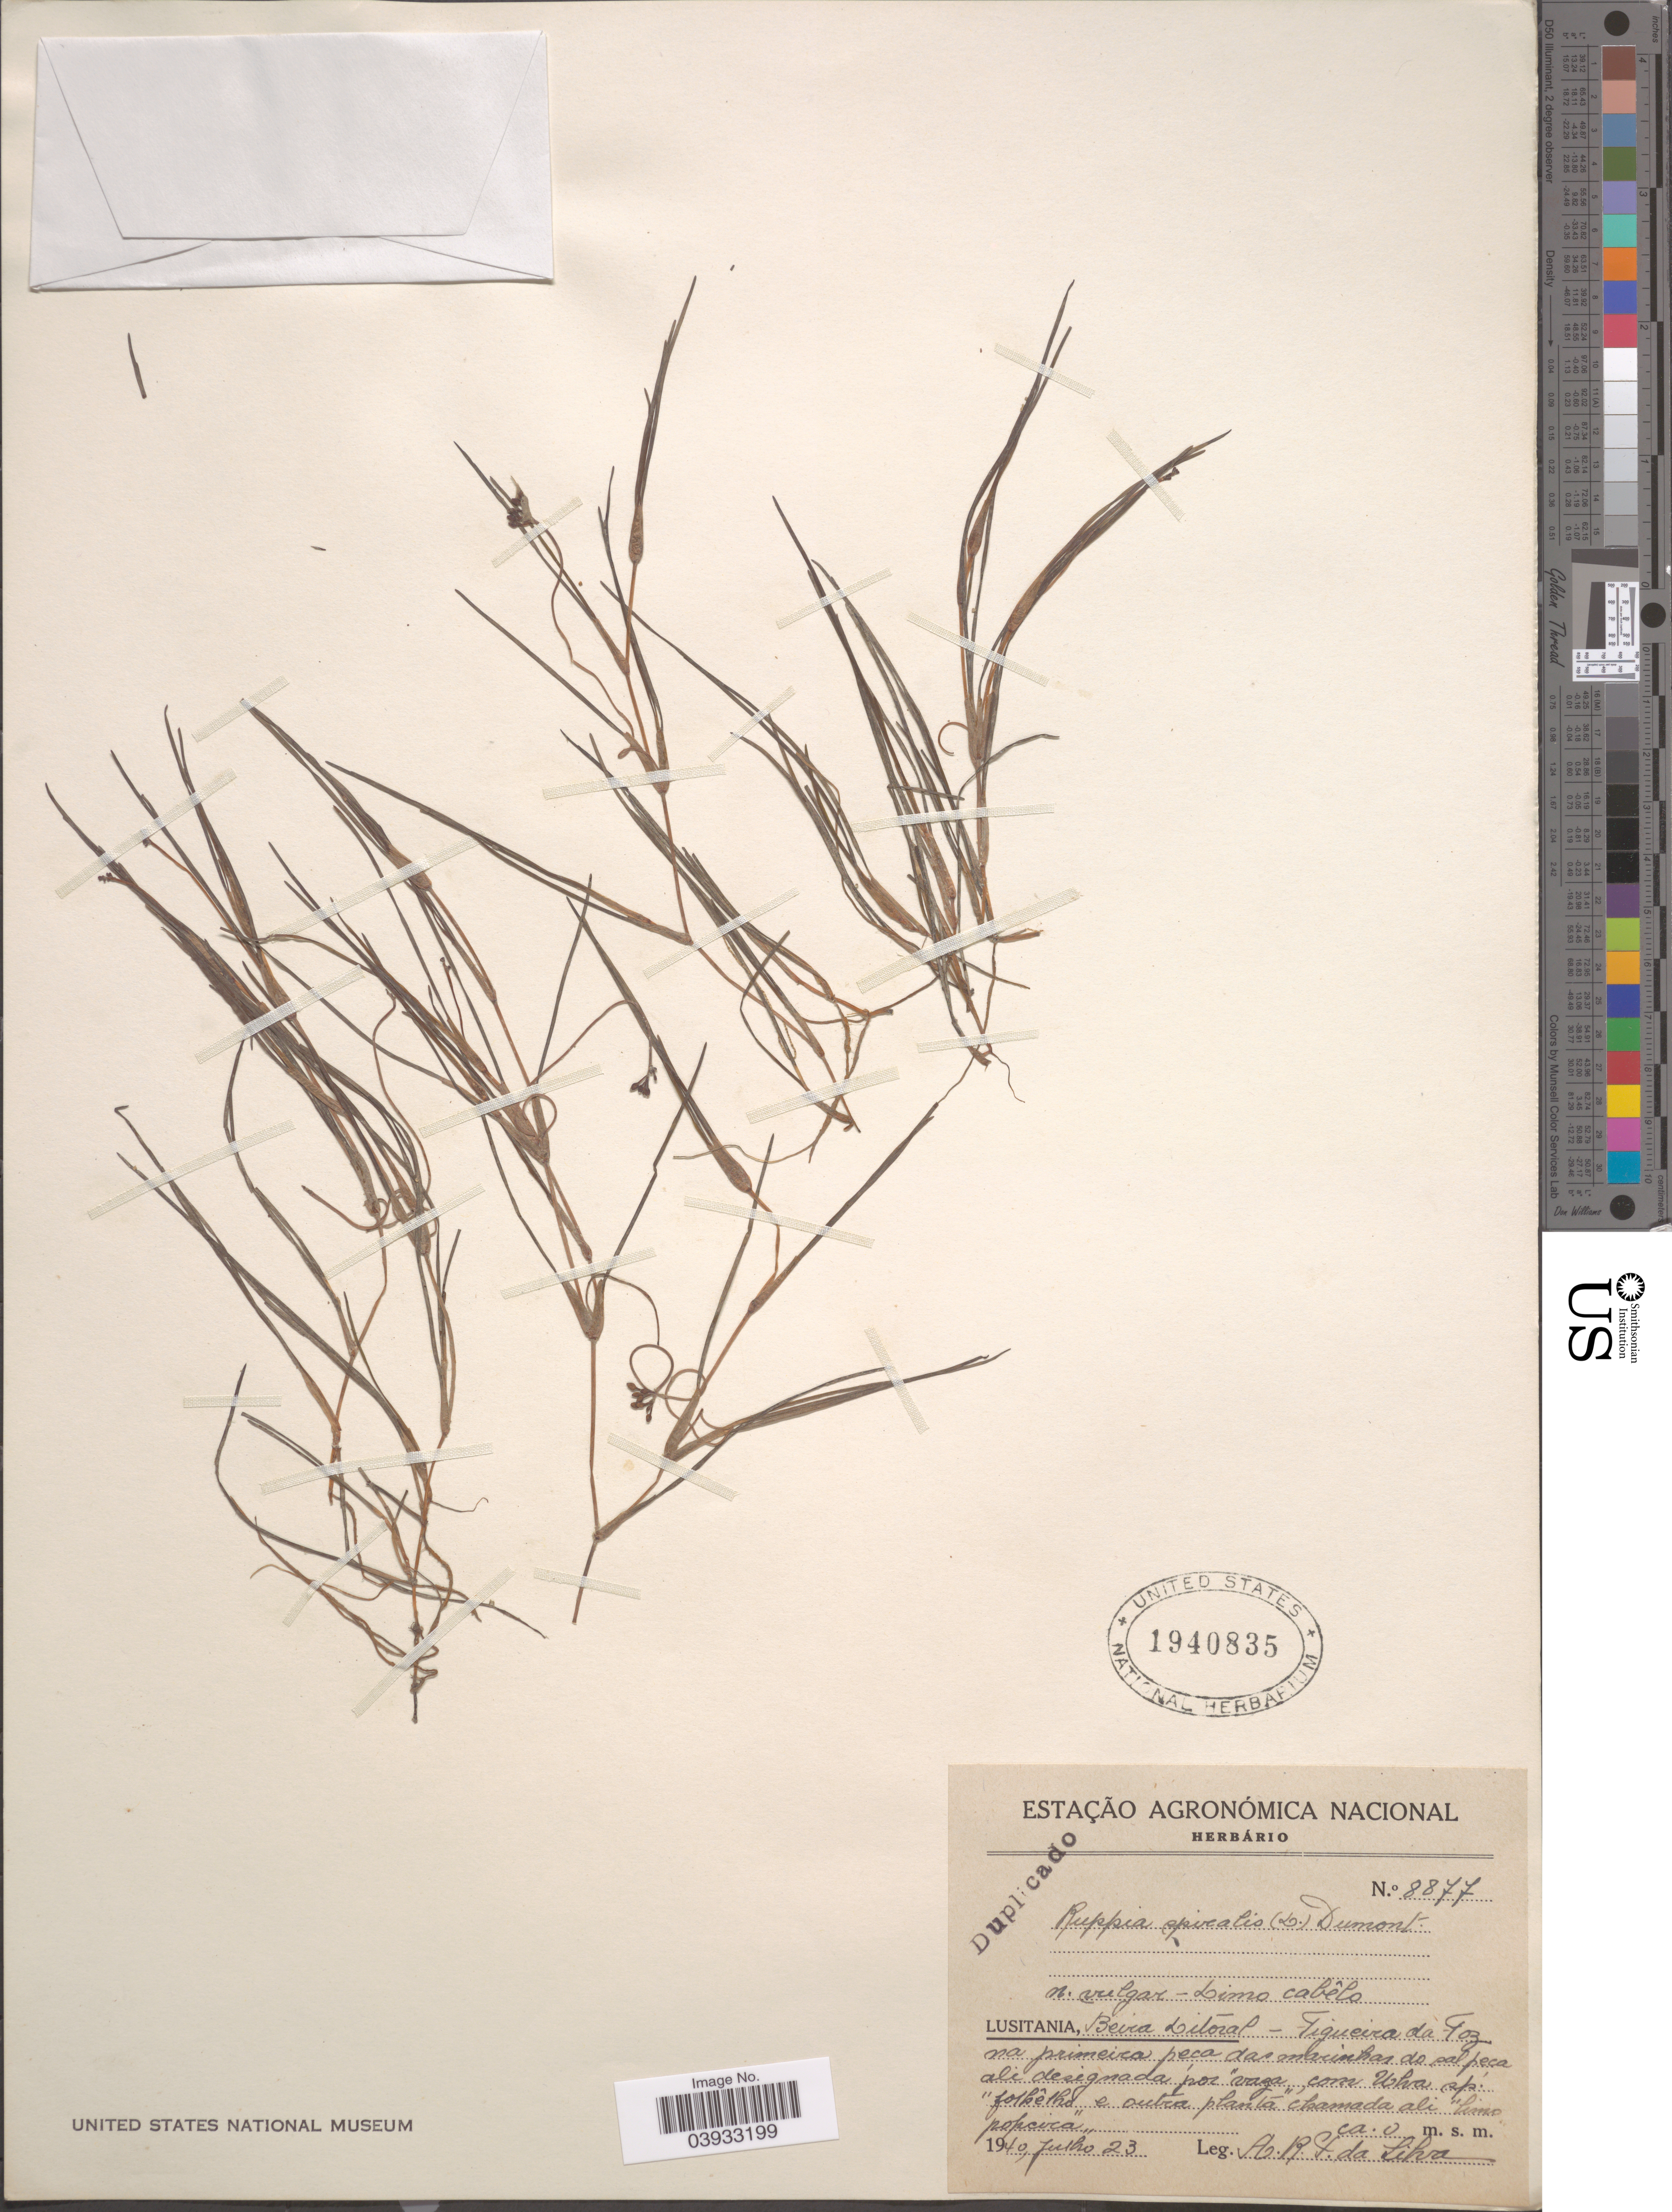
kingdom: Plantae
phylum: Tracheophyta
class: Liliopsida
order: Alismatales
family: Ruppiaceae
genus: Ruppia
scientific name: Ruppia spiralis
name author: L. ex Dumort.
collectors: A. Silva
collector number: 8877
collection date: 1940-07-23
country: Portugal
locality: Lusitania, Beira Litoral - Figueira Fozna primeira.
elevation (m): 0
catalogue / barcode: US 1940835